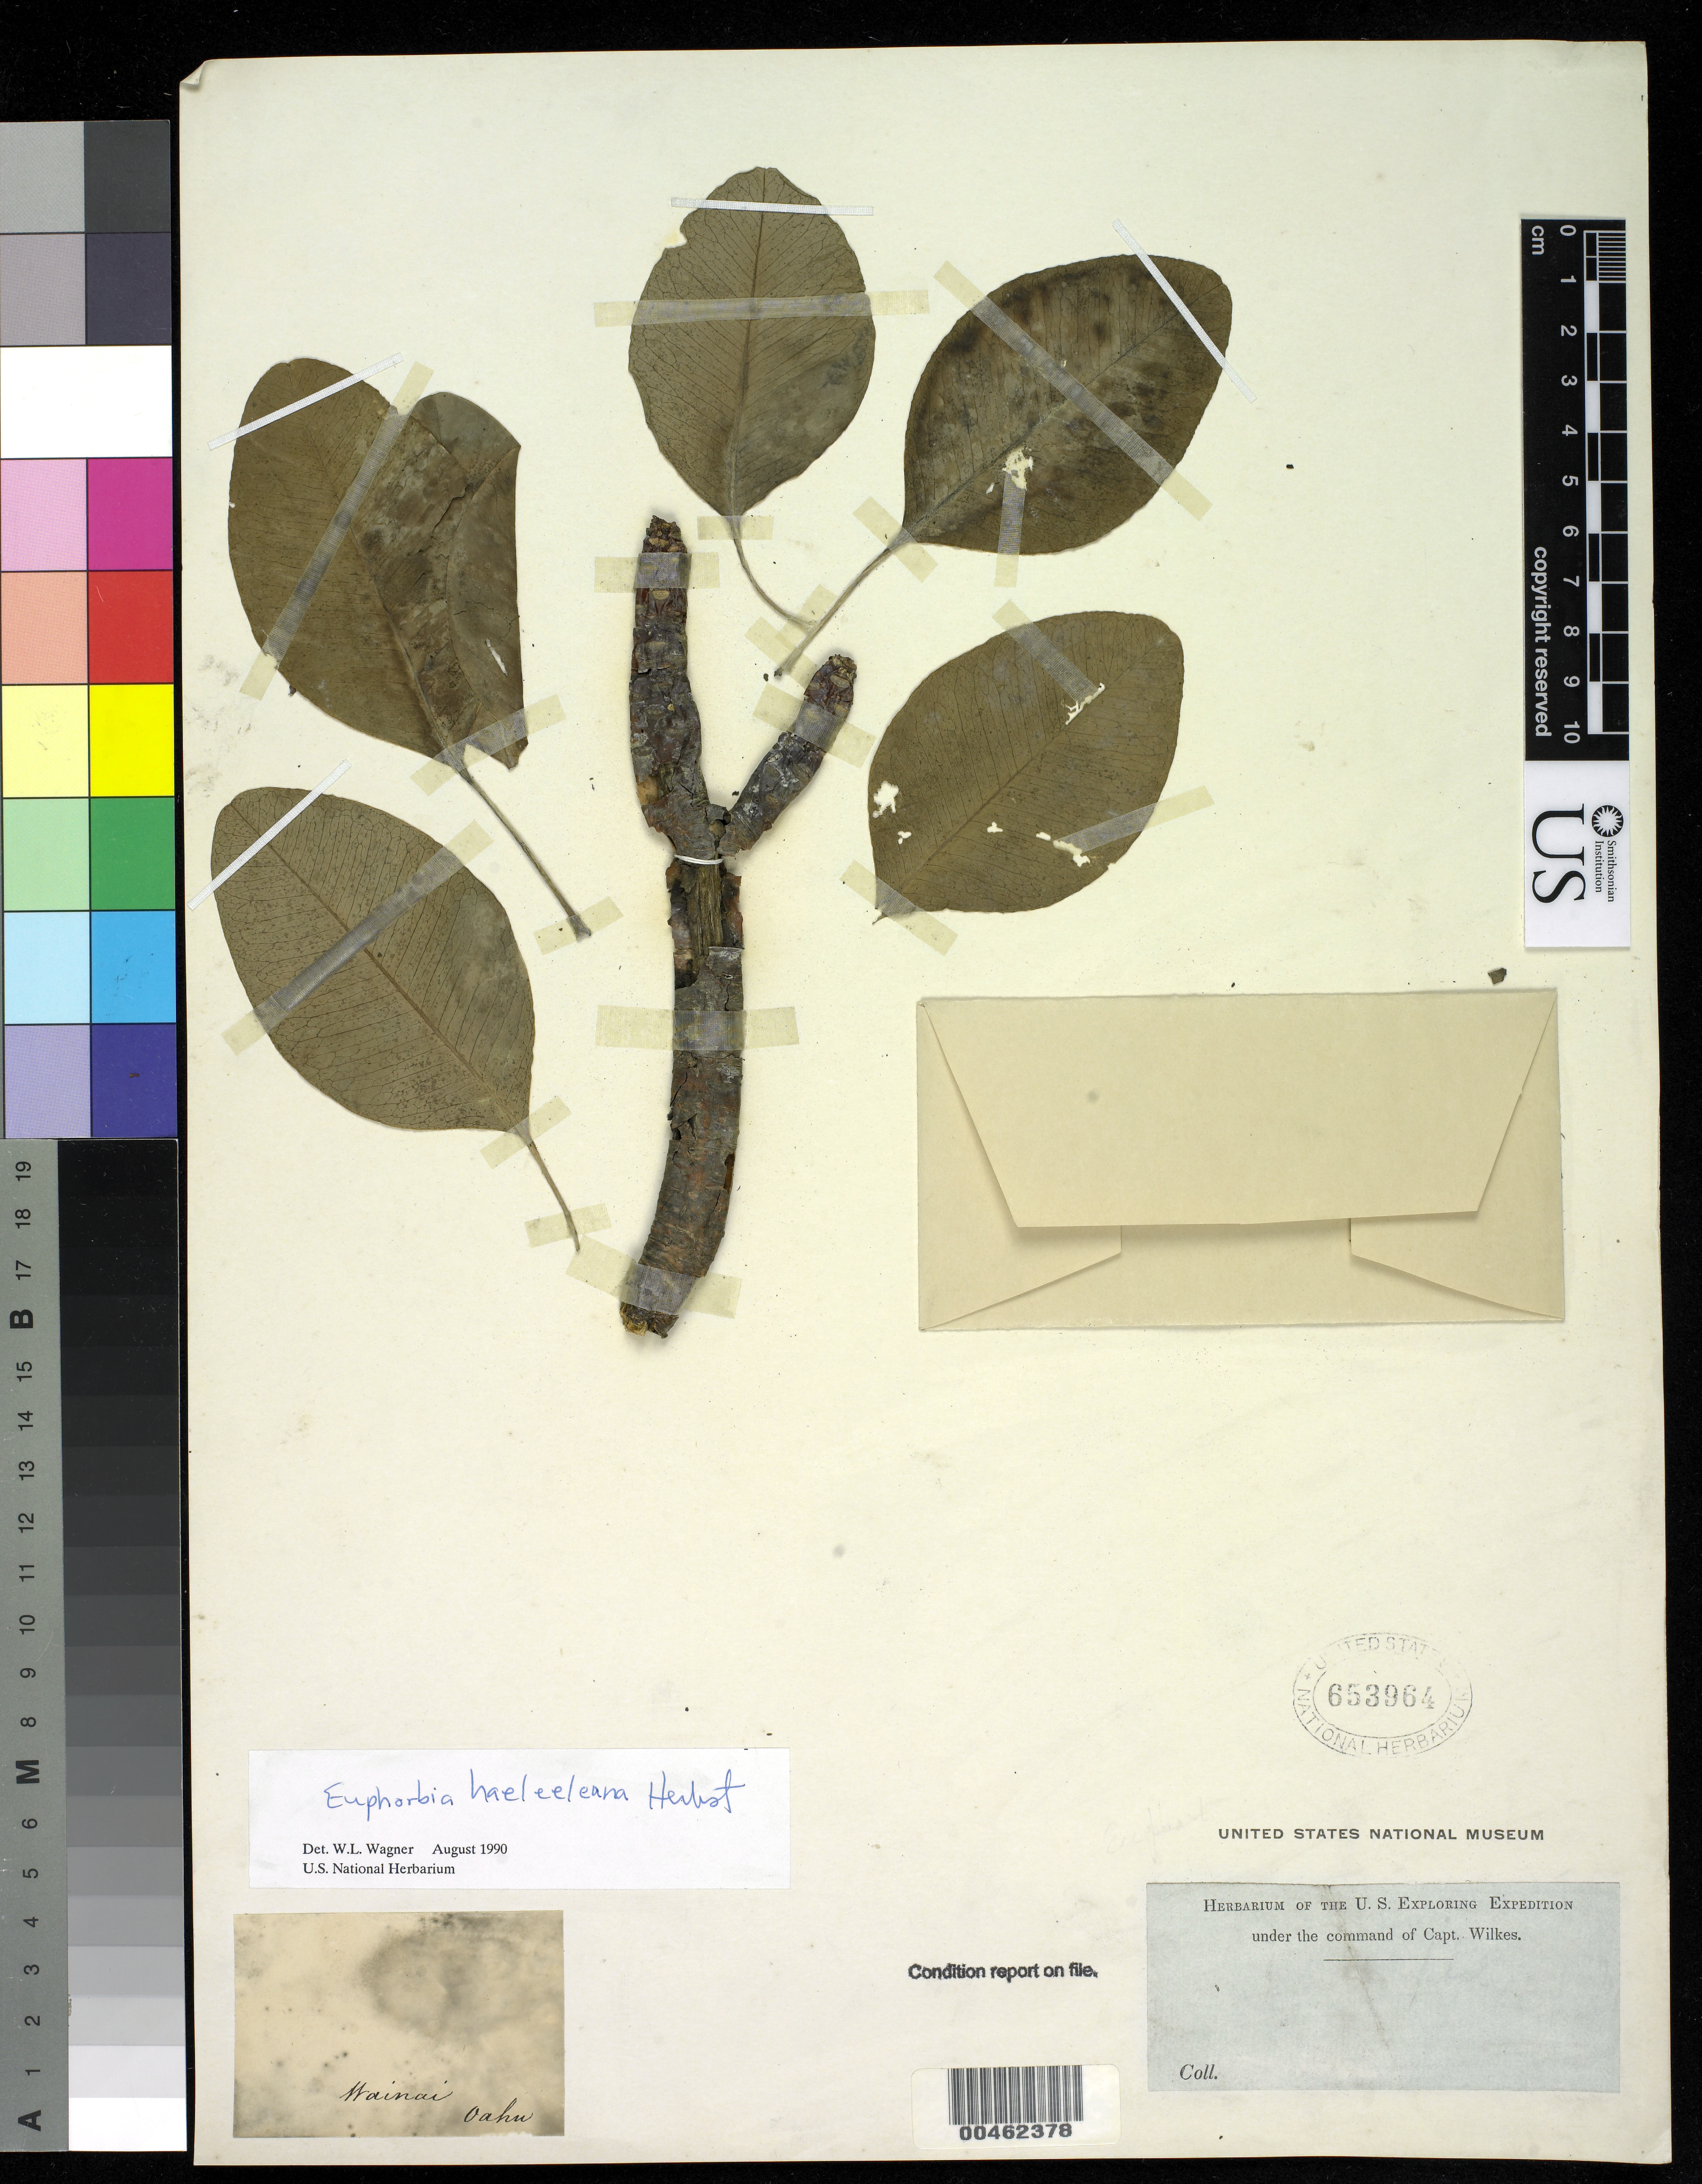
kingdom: Plantae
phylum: Tracheophyta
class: Magnoliopsida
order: Malpighiales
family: Euphorbiaceae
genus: Euphorbia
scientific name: Euphorbia haeleeleana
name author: D.R. Herbst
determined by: Wagner, W. L., (BOT), Smithsonian Institution - National Museum of Natural History (UNITED STATES)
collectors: Wilkes Explor. Exped.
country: United States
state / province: Hawaii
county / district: Honolulu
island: Oahu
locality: Wainai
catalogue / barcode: US 653964